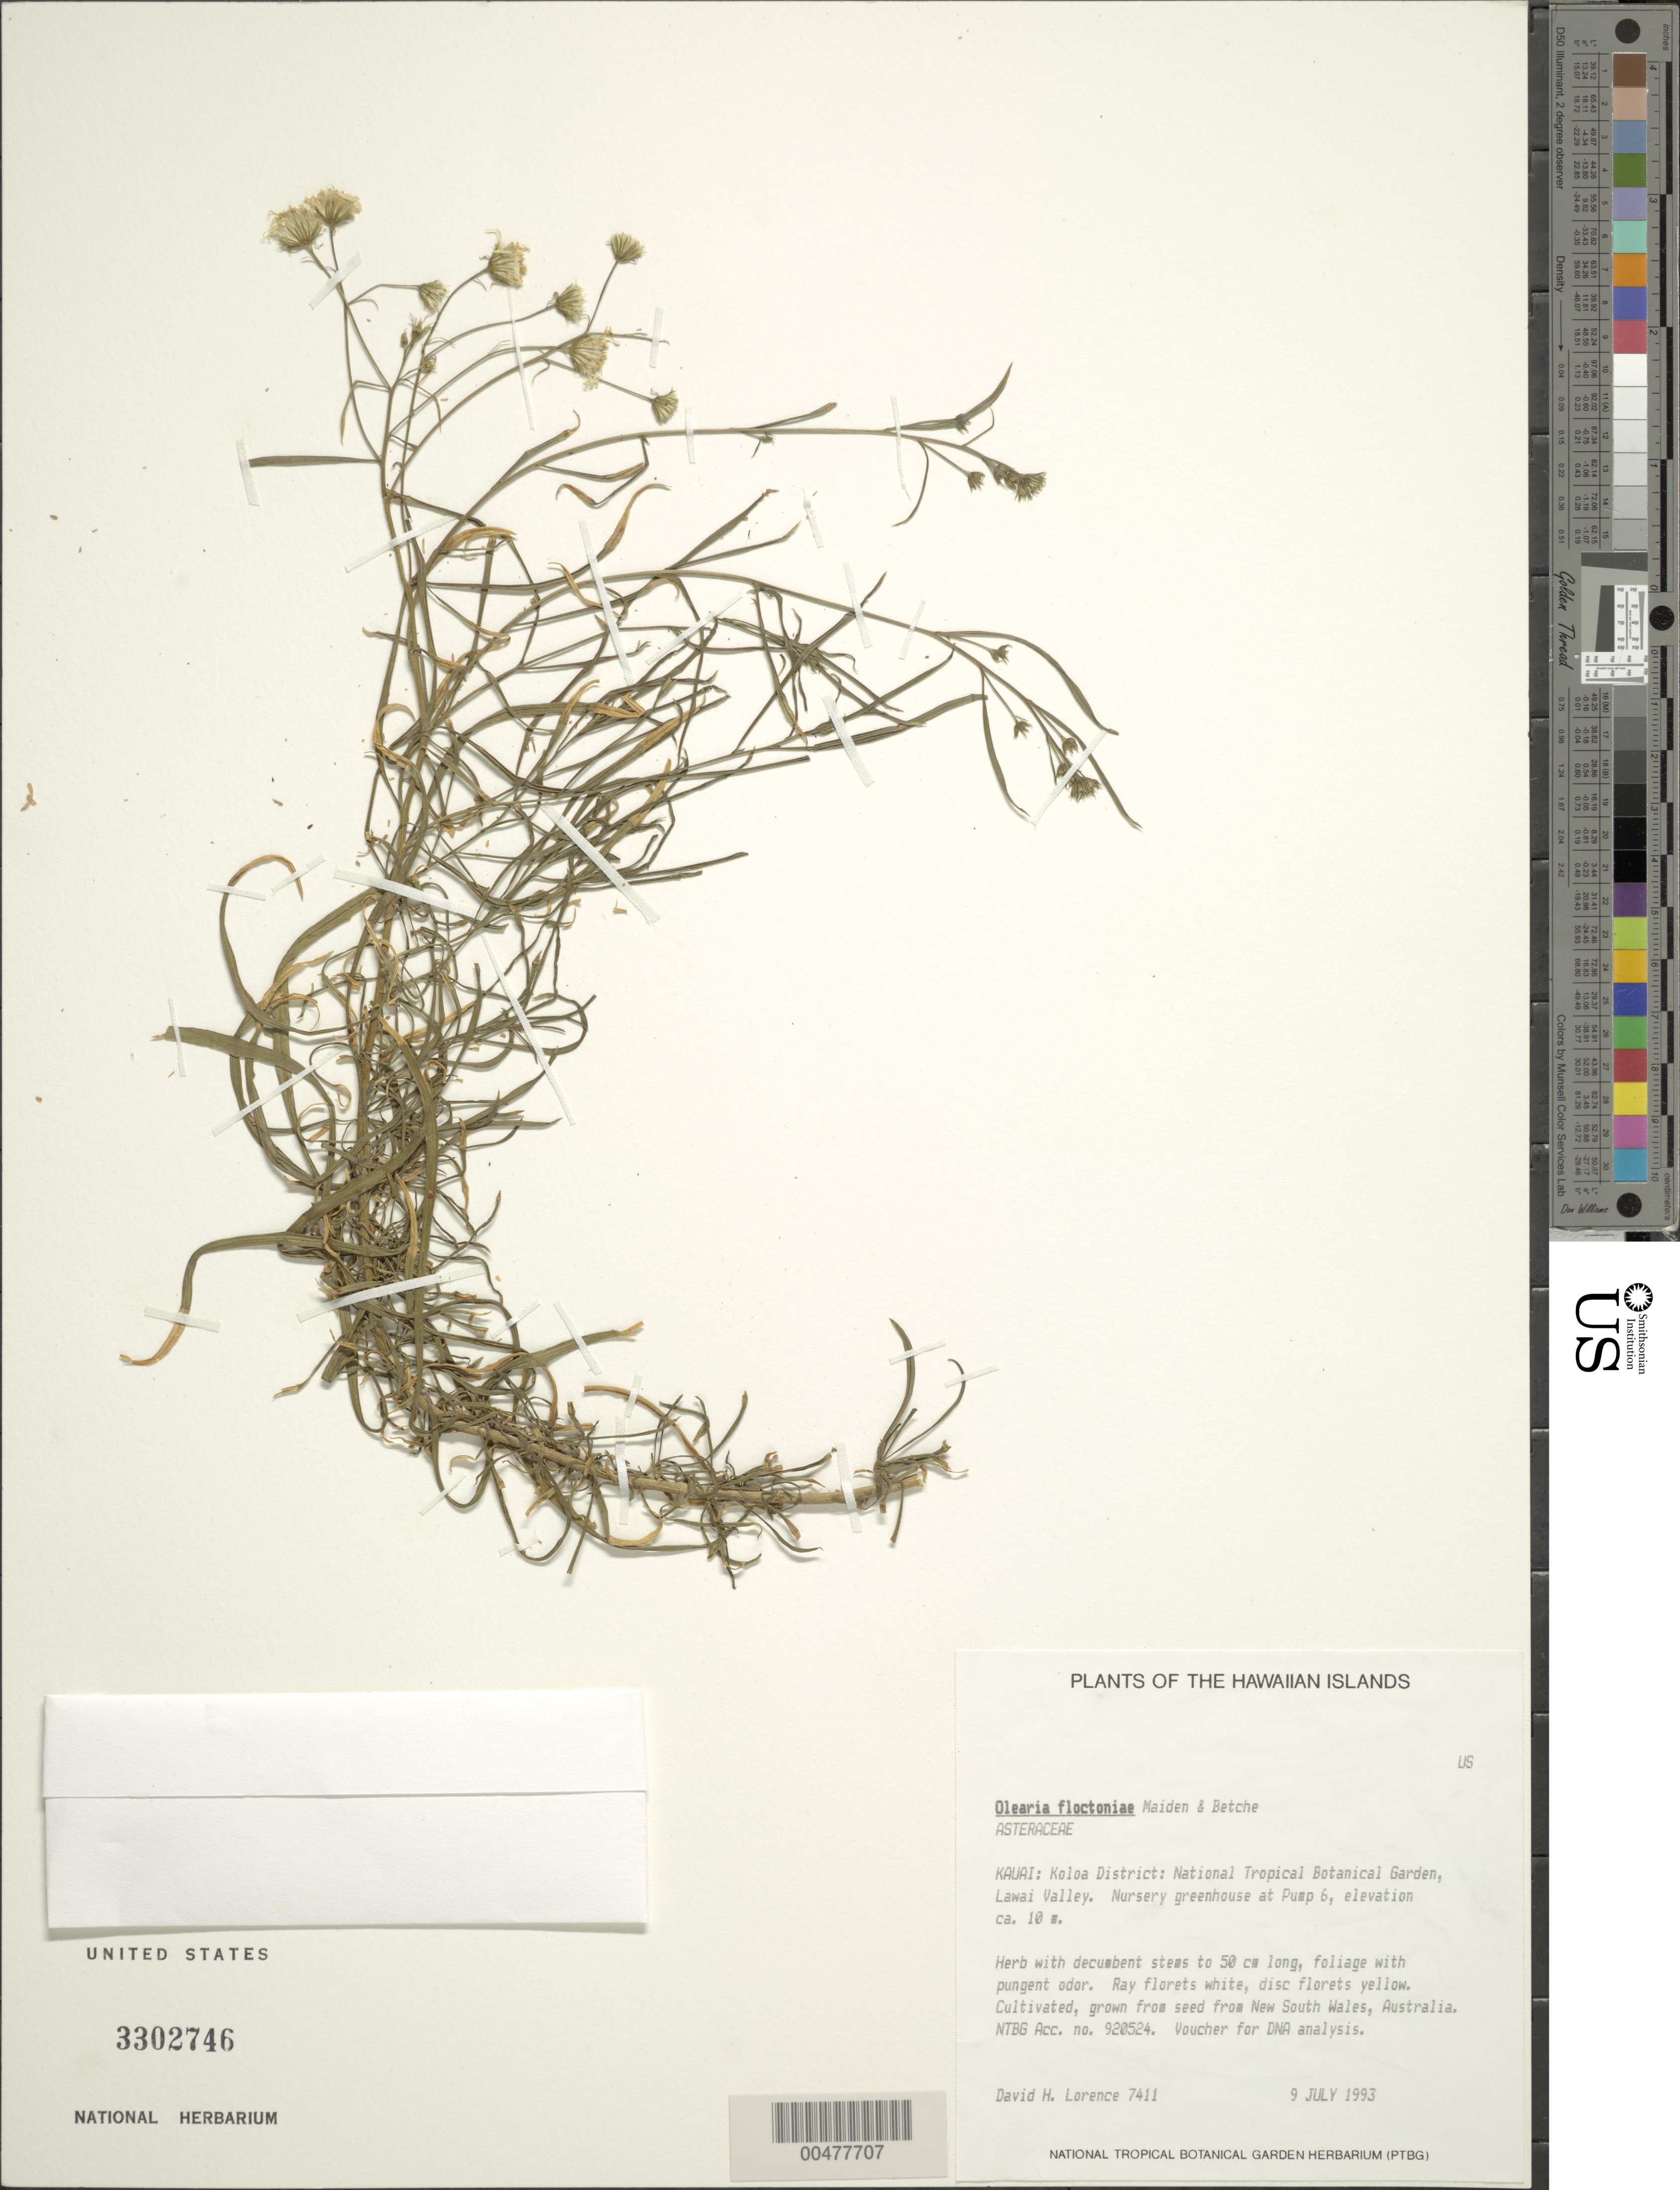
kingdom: Plantae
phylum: Tracheophyta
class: Magnoliopsida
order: Asterales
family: Asteraceae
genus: Olearia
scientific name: Olearia floctoniae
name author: Maiden & Betche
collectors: D. Lorence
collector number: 7411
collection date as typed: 9 Jul 1993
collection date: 1993-07-09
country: United States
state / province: Hawaii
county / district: Kauai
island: Kaua'i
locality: Koloa Dist., National Tropical Botanical Garden, Lawai Valley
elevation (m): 10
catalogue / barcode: US 3302746